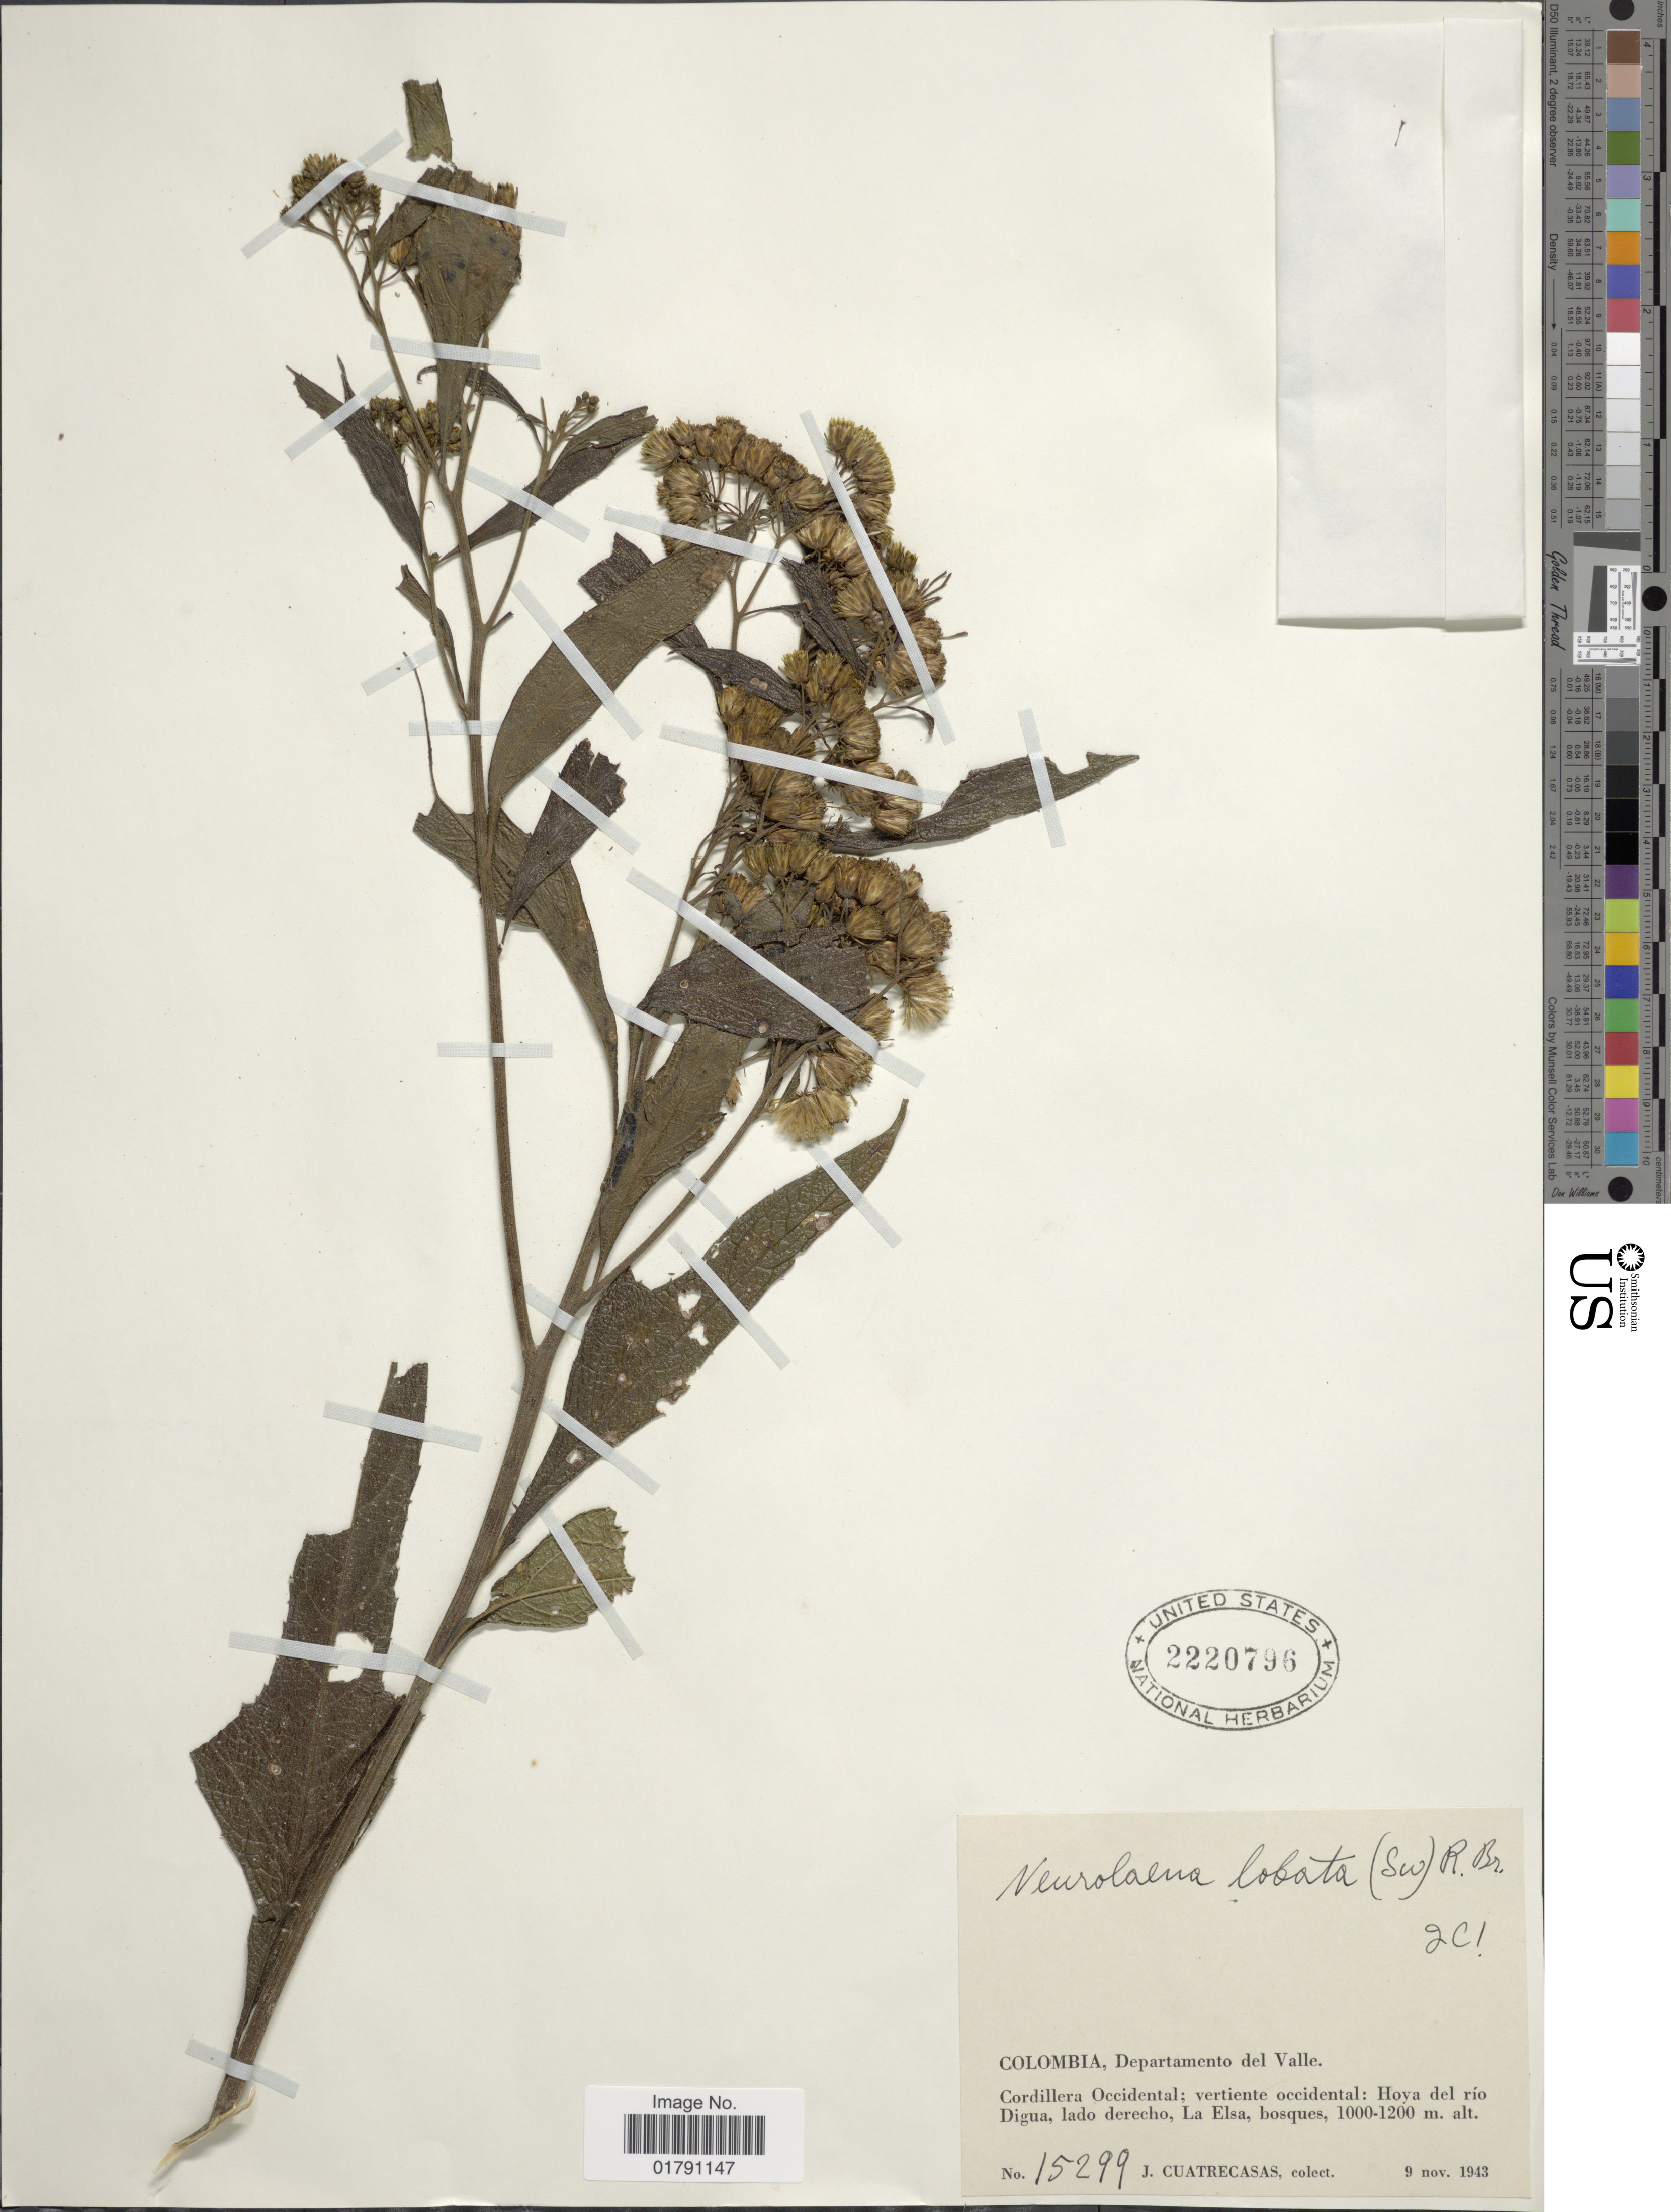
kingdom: Plantae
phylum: Tracheophyta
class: Magnoliopsida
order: Asterales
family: Asteraceae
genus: Neurolaena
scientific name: Neurolaena lobata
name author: (L.) R. Br. ex Cass.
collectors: J. Cuatrecasas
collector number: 15299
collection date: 1943-11-09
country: Colombia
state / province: Valle del Cauca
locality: Cordillera Occidental, vertiente occidental, Hoya del rio Digua, lado derecho, La Elsa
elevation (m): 1000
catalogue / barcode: US 2220796